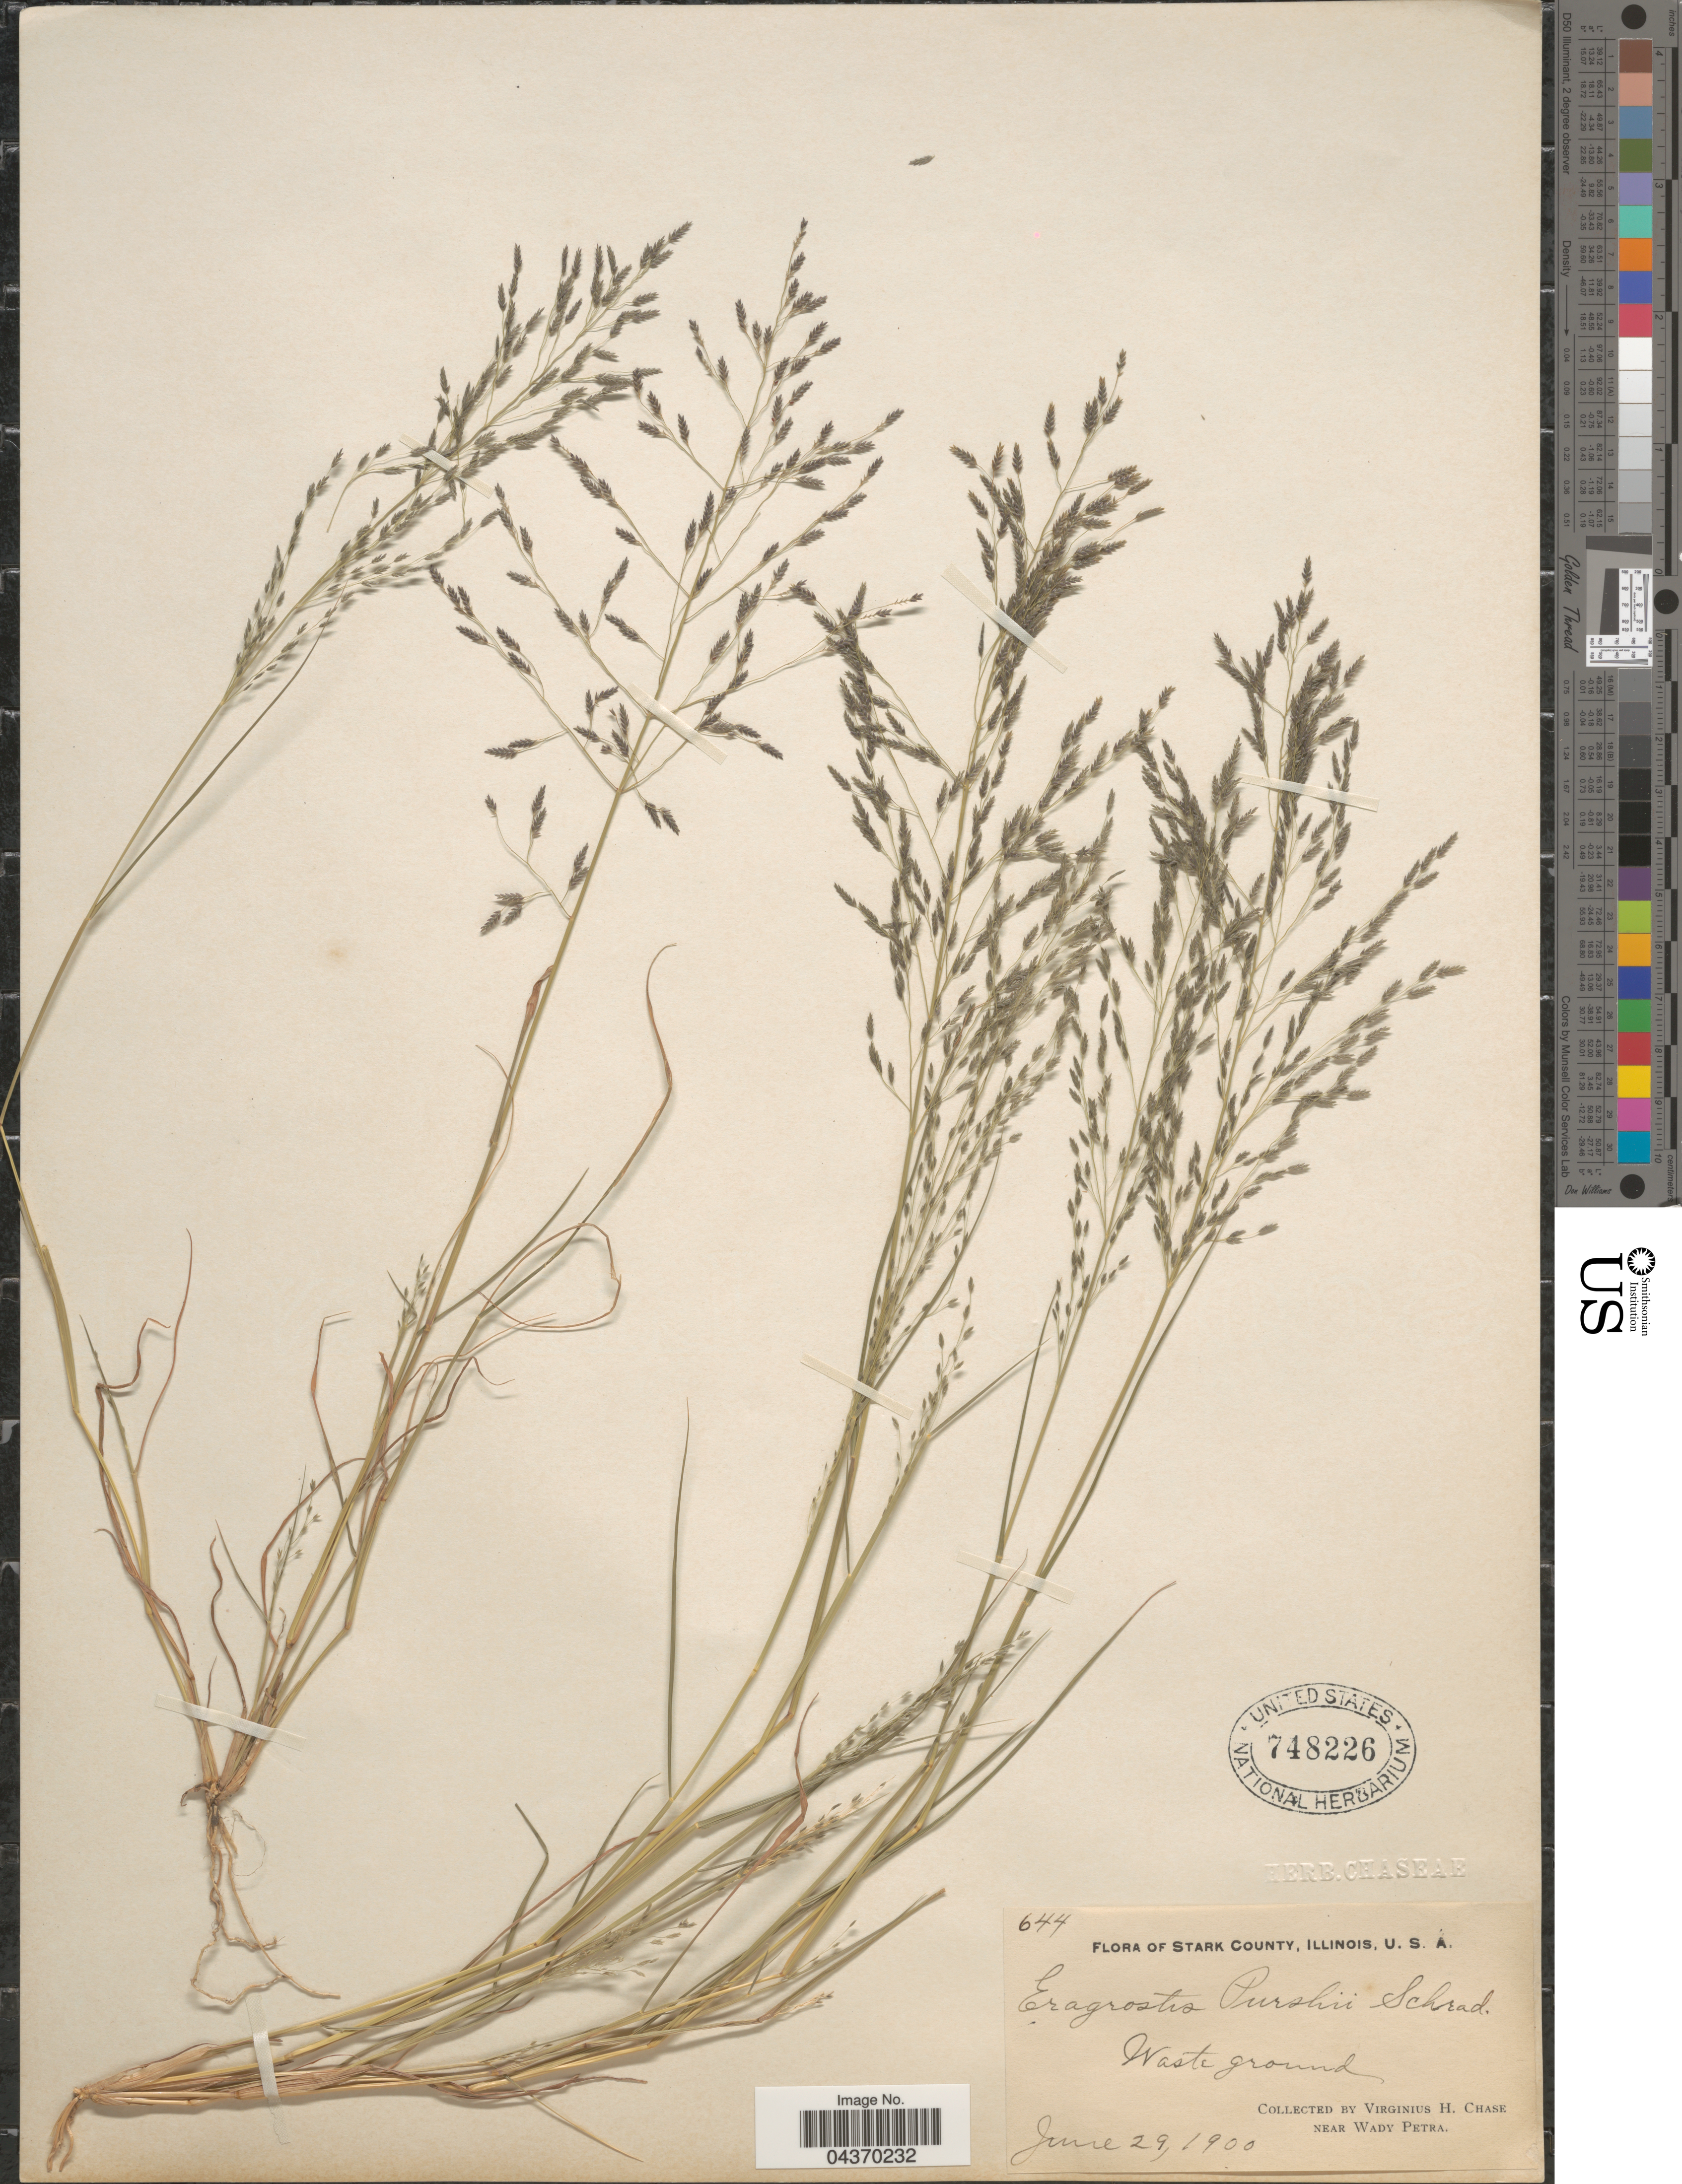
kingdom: Plantae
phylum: Tracheophyta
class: Liliopsida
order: Poales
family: Poaceae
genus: Eragrostis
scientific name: Eragrostis pectinacea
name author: (Michx.) Nees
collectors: V. H. Chase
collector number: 644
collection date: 1900-06-29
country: United States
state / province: Illinois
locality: Stark County. Near Wady Petra.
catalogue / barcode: US 748226